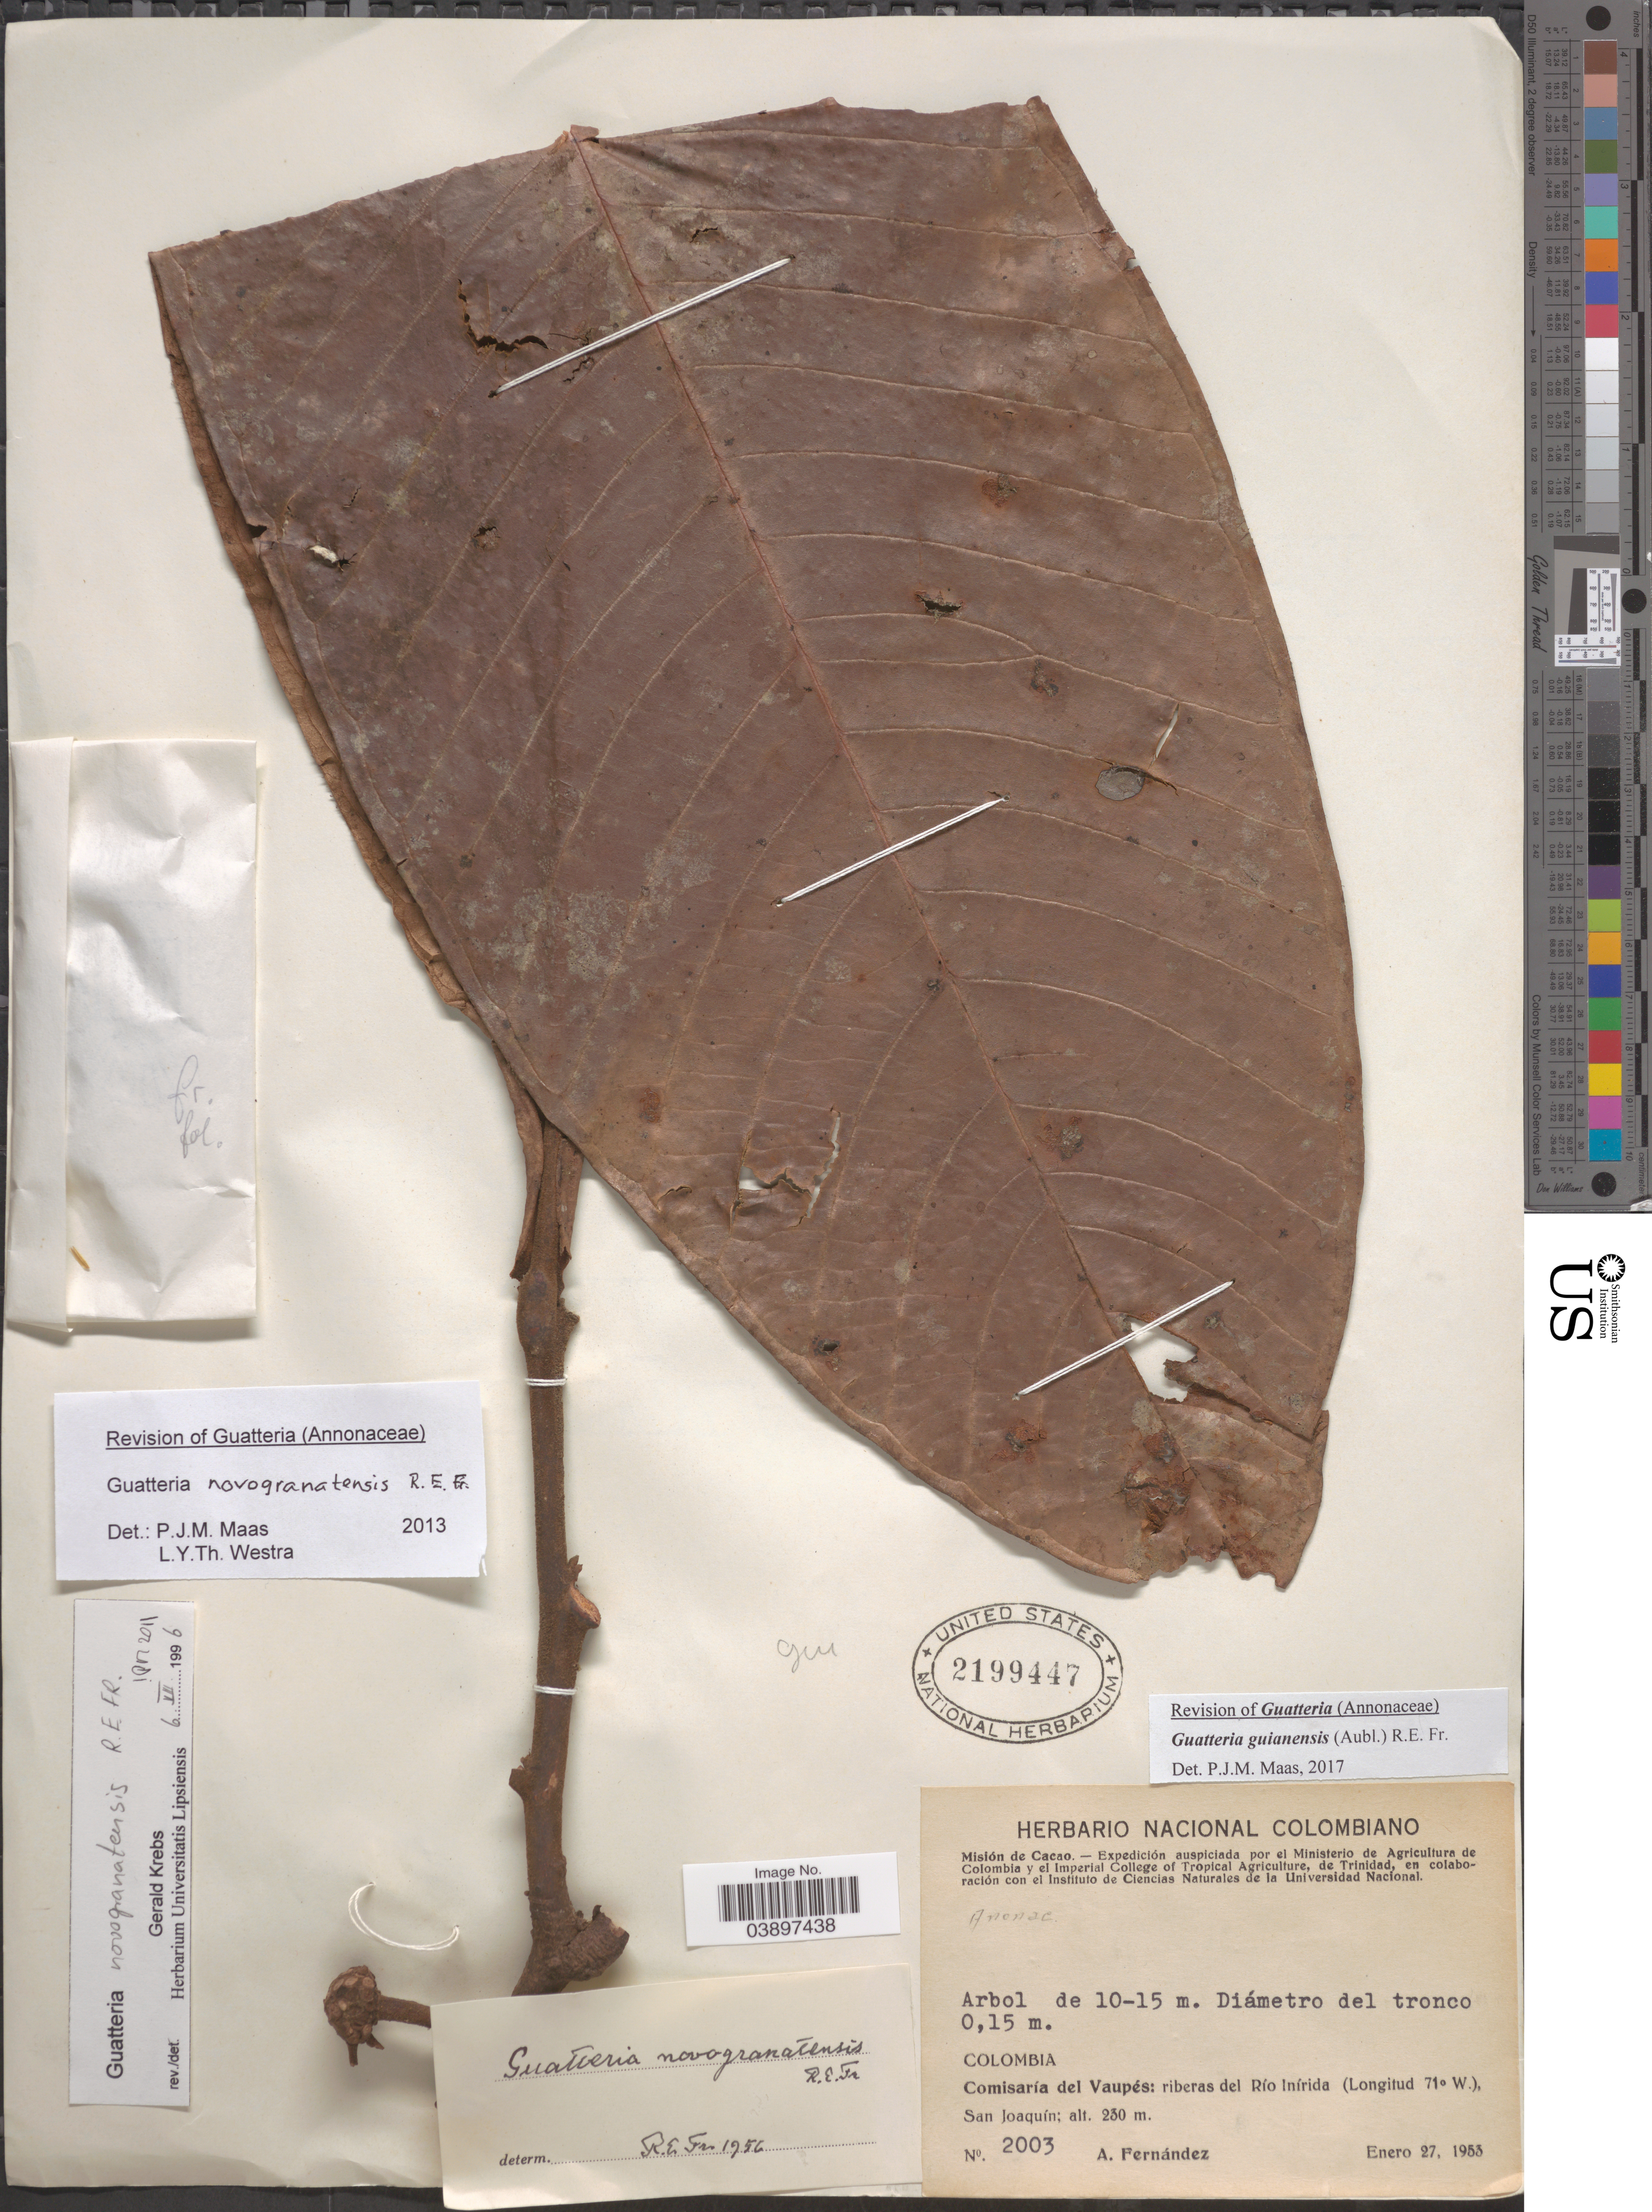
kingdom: Plantae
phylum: Tracheophyta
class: Magnoliopsida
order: Magnoliales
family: Annonaceae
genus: Guatteria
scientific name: Guatteria guianensis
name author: (Aubl.) R.E. Fr.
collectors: A. Fernández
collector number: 2003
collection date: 1953-01-27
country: Colombia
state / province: Vaupés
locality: Misión de Cacao. Comisaría del Vaupés: riberas del Río Inírida. San Joaquín.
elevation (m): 230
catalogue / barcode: US 2199447